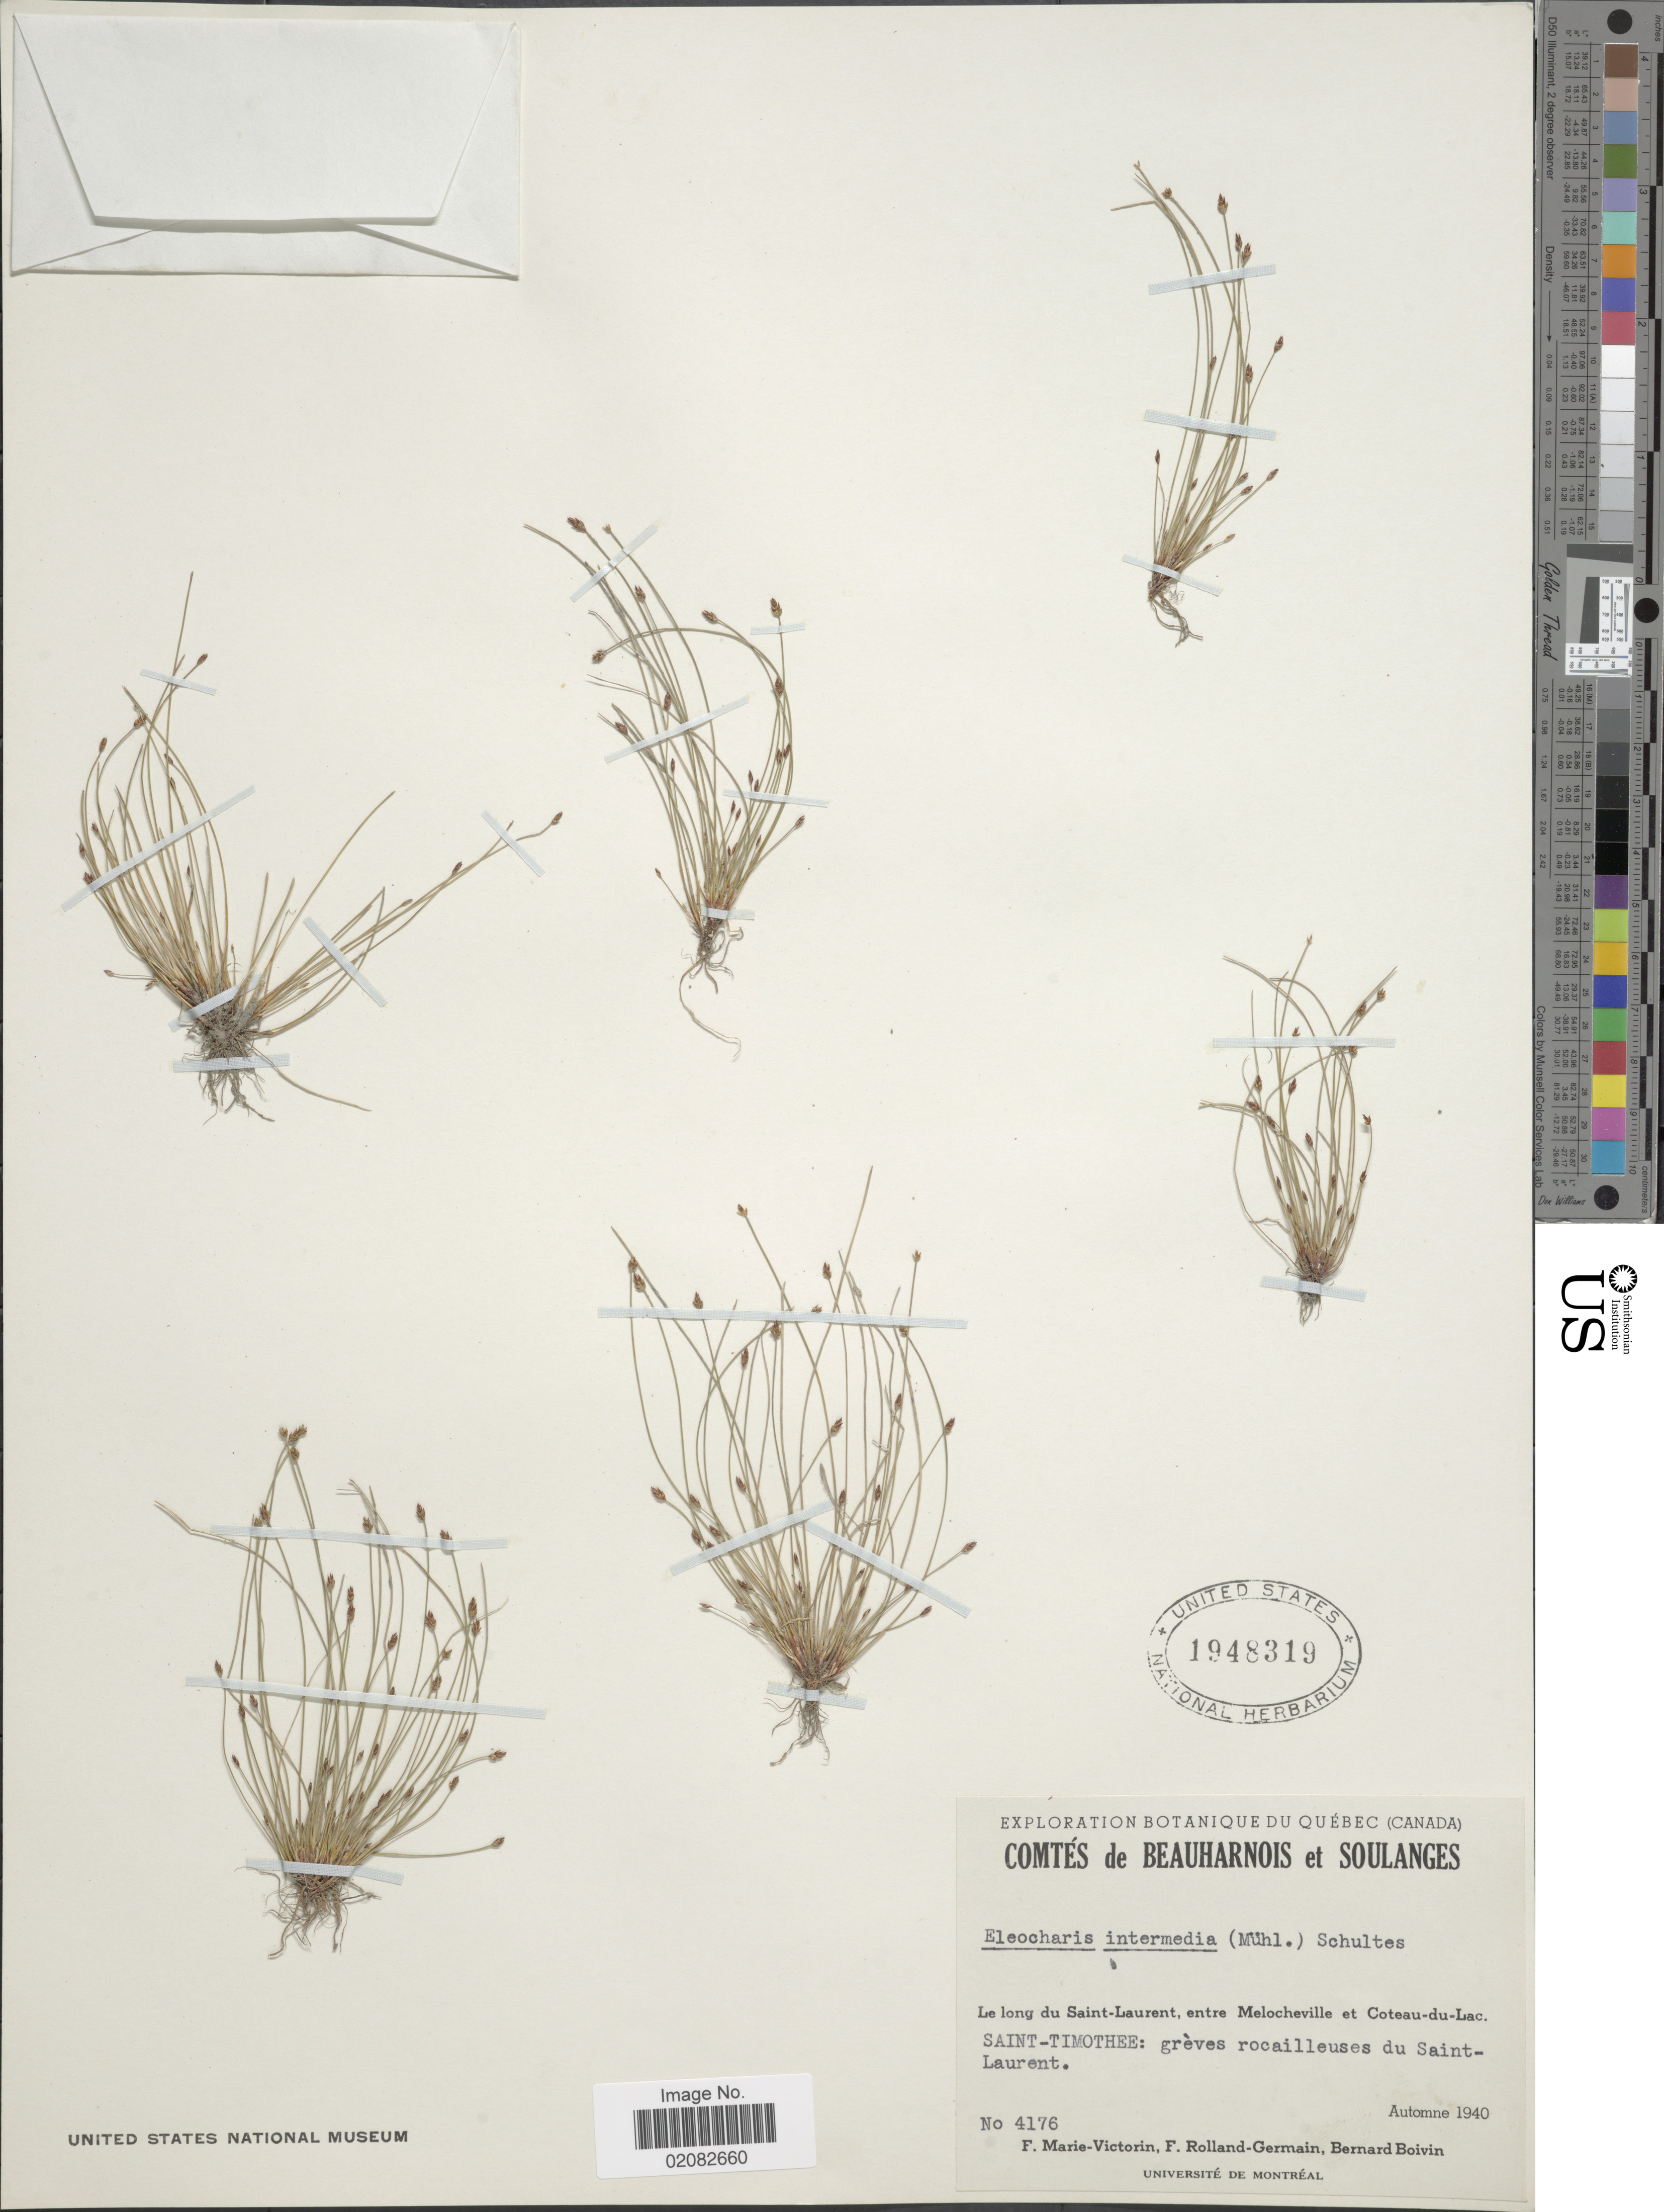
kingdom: Plantae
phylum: Tracheophyta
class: Liliopsida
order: Poales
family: Cyperaceae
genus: Eleocharis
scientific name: Eleocharis intermedia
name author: Schult.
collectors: F. Marie-Victorin, Rolland-Germain & J. R. B. Boivin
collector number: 4176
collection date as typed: Automne 1940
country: Canada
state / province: Quebec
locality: Comter de Beauharnois et Soulanges, Le long du Saint-Laurent, entre Melocheville et Coteau du Lac. Saint Timothee: greves rocailleuses du Saint-Laurent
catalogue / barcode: US 1948319